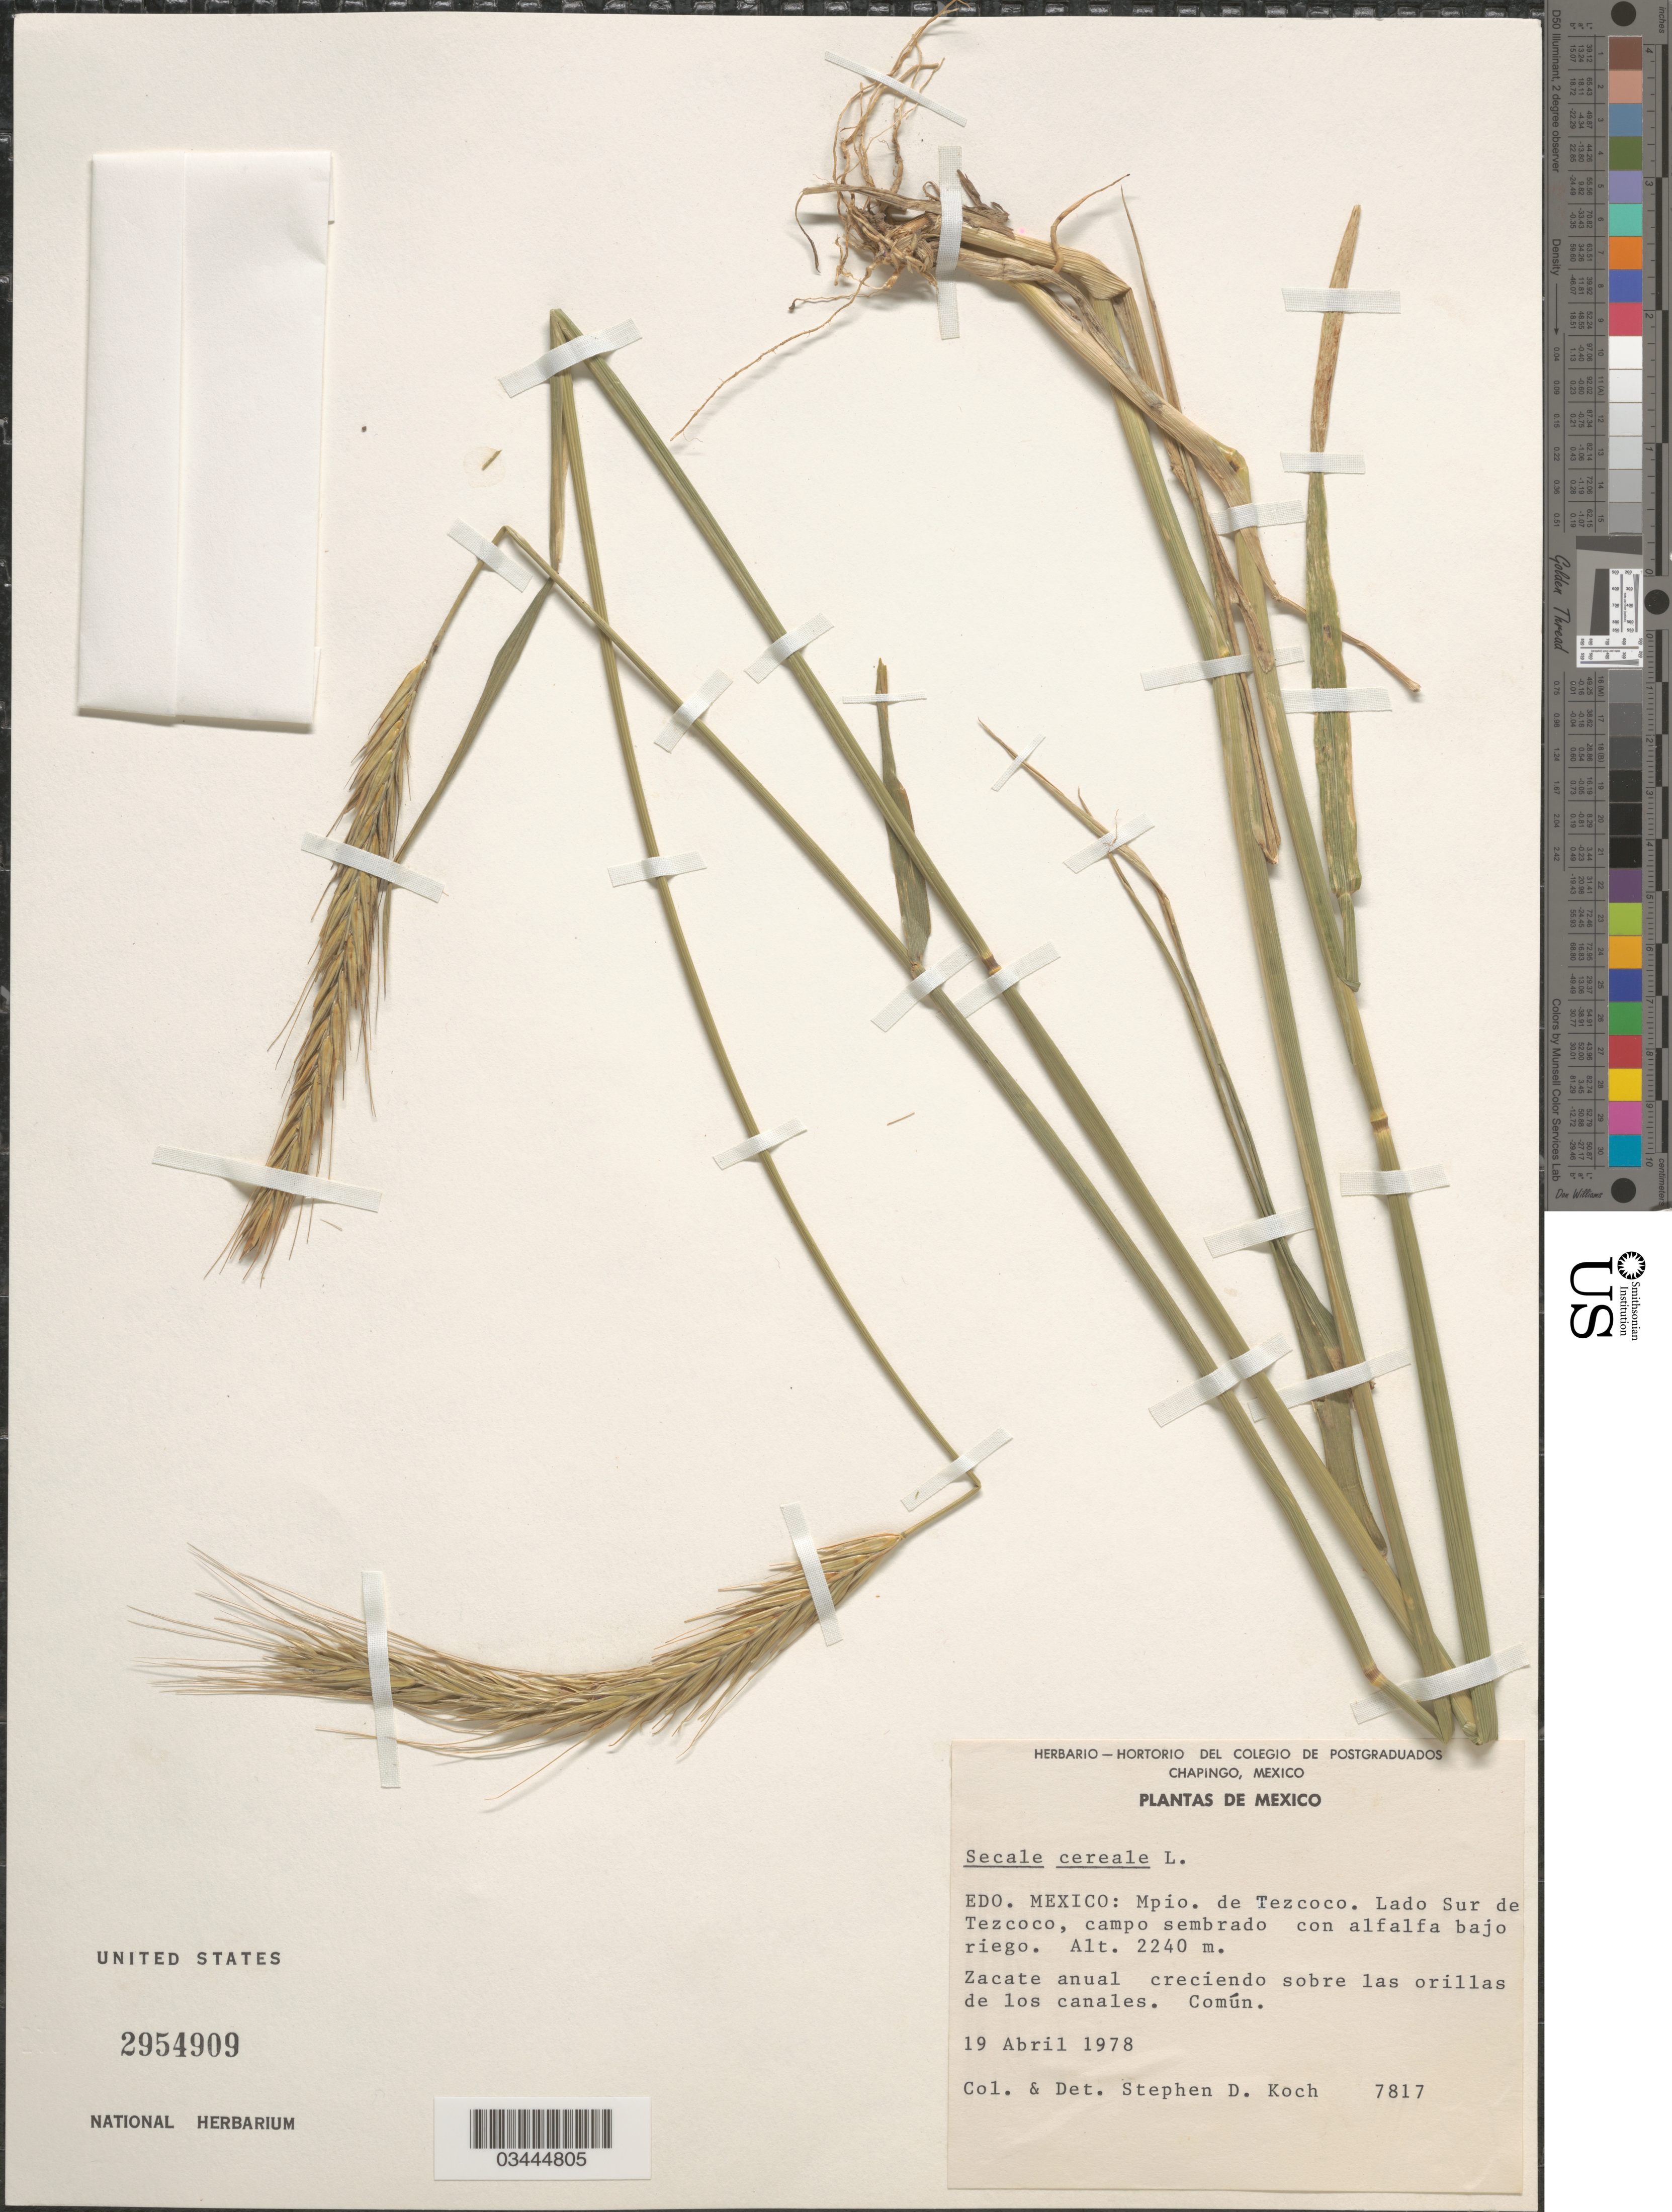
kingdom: Plantae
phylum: Tracheophyta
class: Liliopsida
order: Poales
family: Poaceae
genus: Secale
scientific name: Secale cereale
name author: L.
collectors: S. D. Koch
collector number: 7817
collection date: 1978-04-19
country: Mexico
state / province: México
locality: Mpio. de Tezcoco. Lado Sur de Tezcoco, campo sembrado con alfalfa bajo riego.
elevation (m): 2240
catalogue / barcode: US 2954909